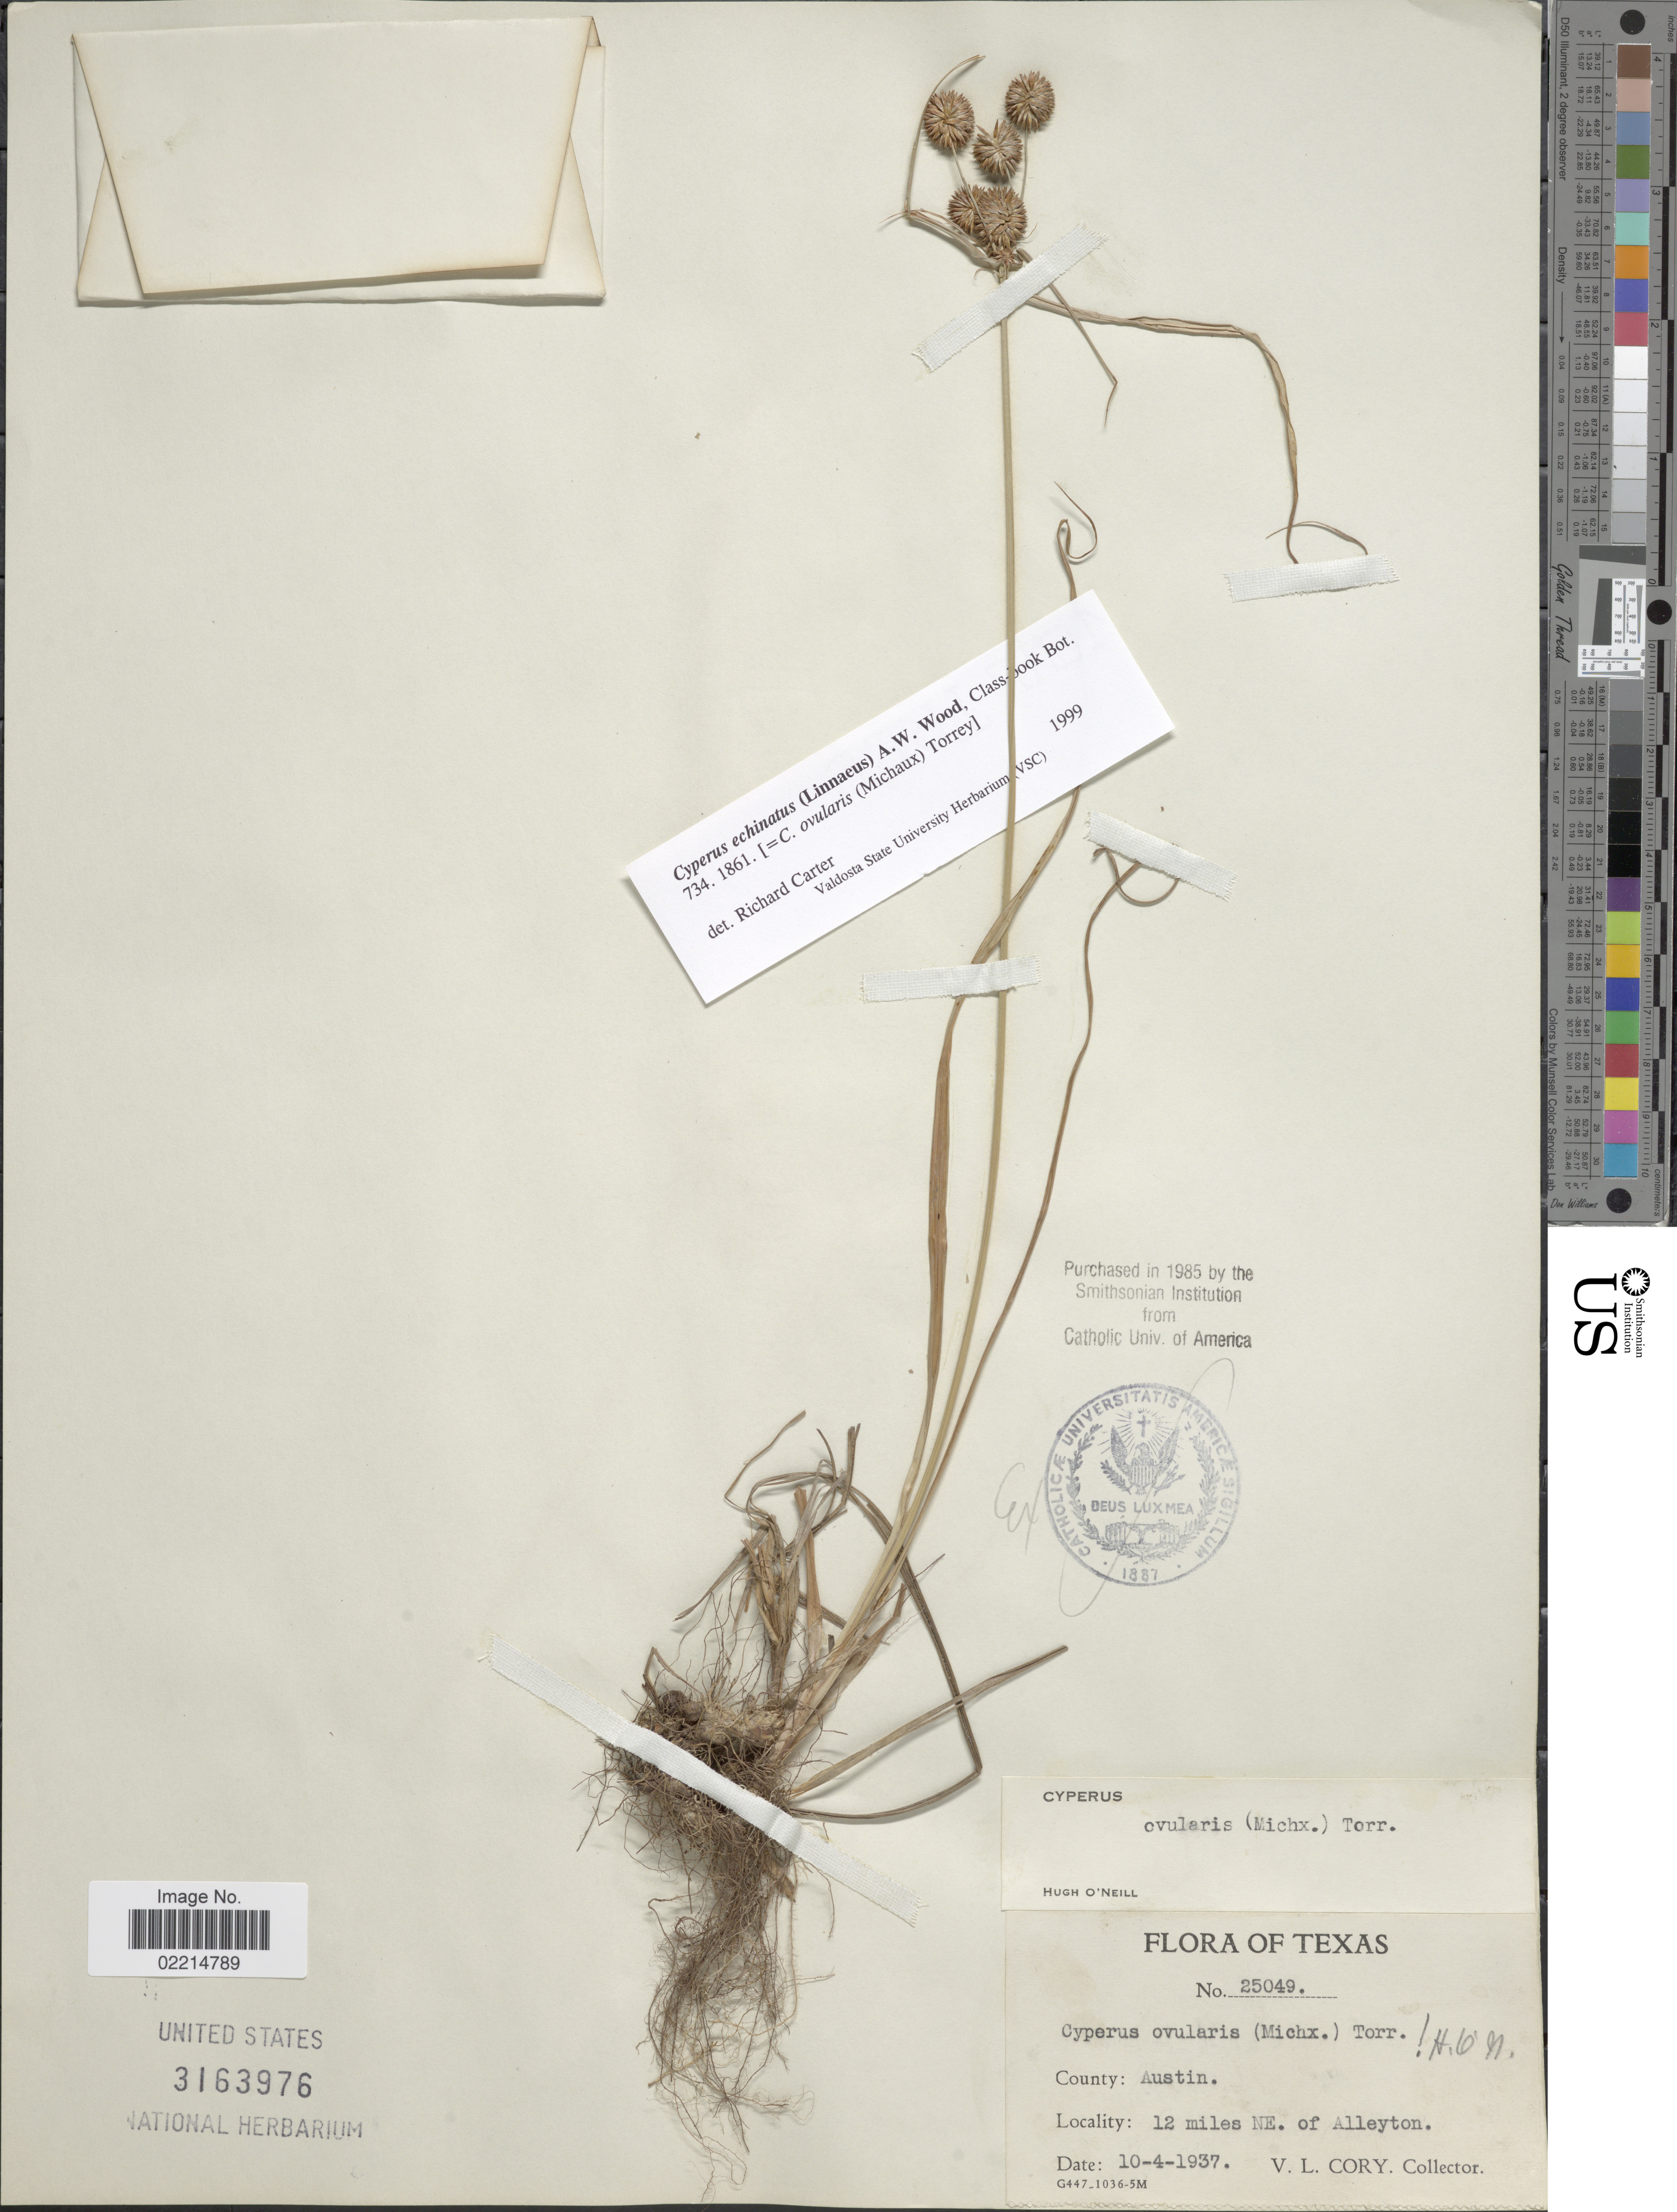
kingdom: Plantae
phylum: Tracheophyta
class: Liliopsida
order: Poales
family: Cyperaceae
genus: Cyperus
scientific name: Cyperus echinatus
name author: (L.) Alph. Wood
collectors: V. Cory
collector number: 25049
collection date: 1937-10-04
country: United States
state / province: Texas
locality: County: Austin. 12 miles NE. of Alleyton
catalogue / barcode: US 3163976